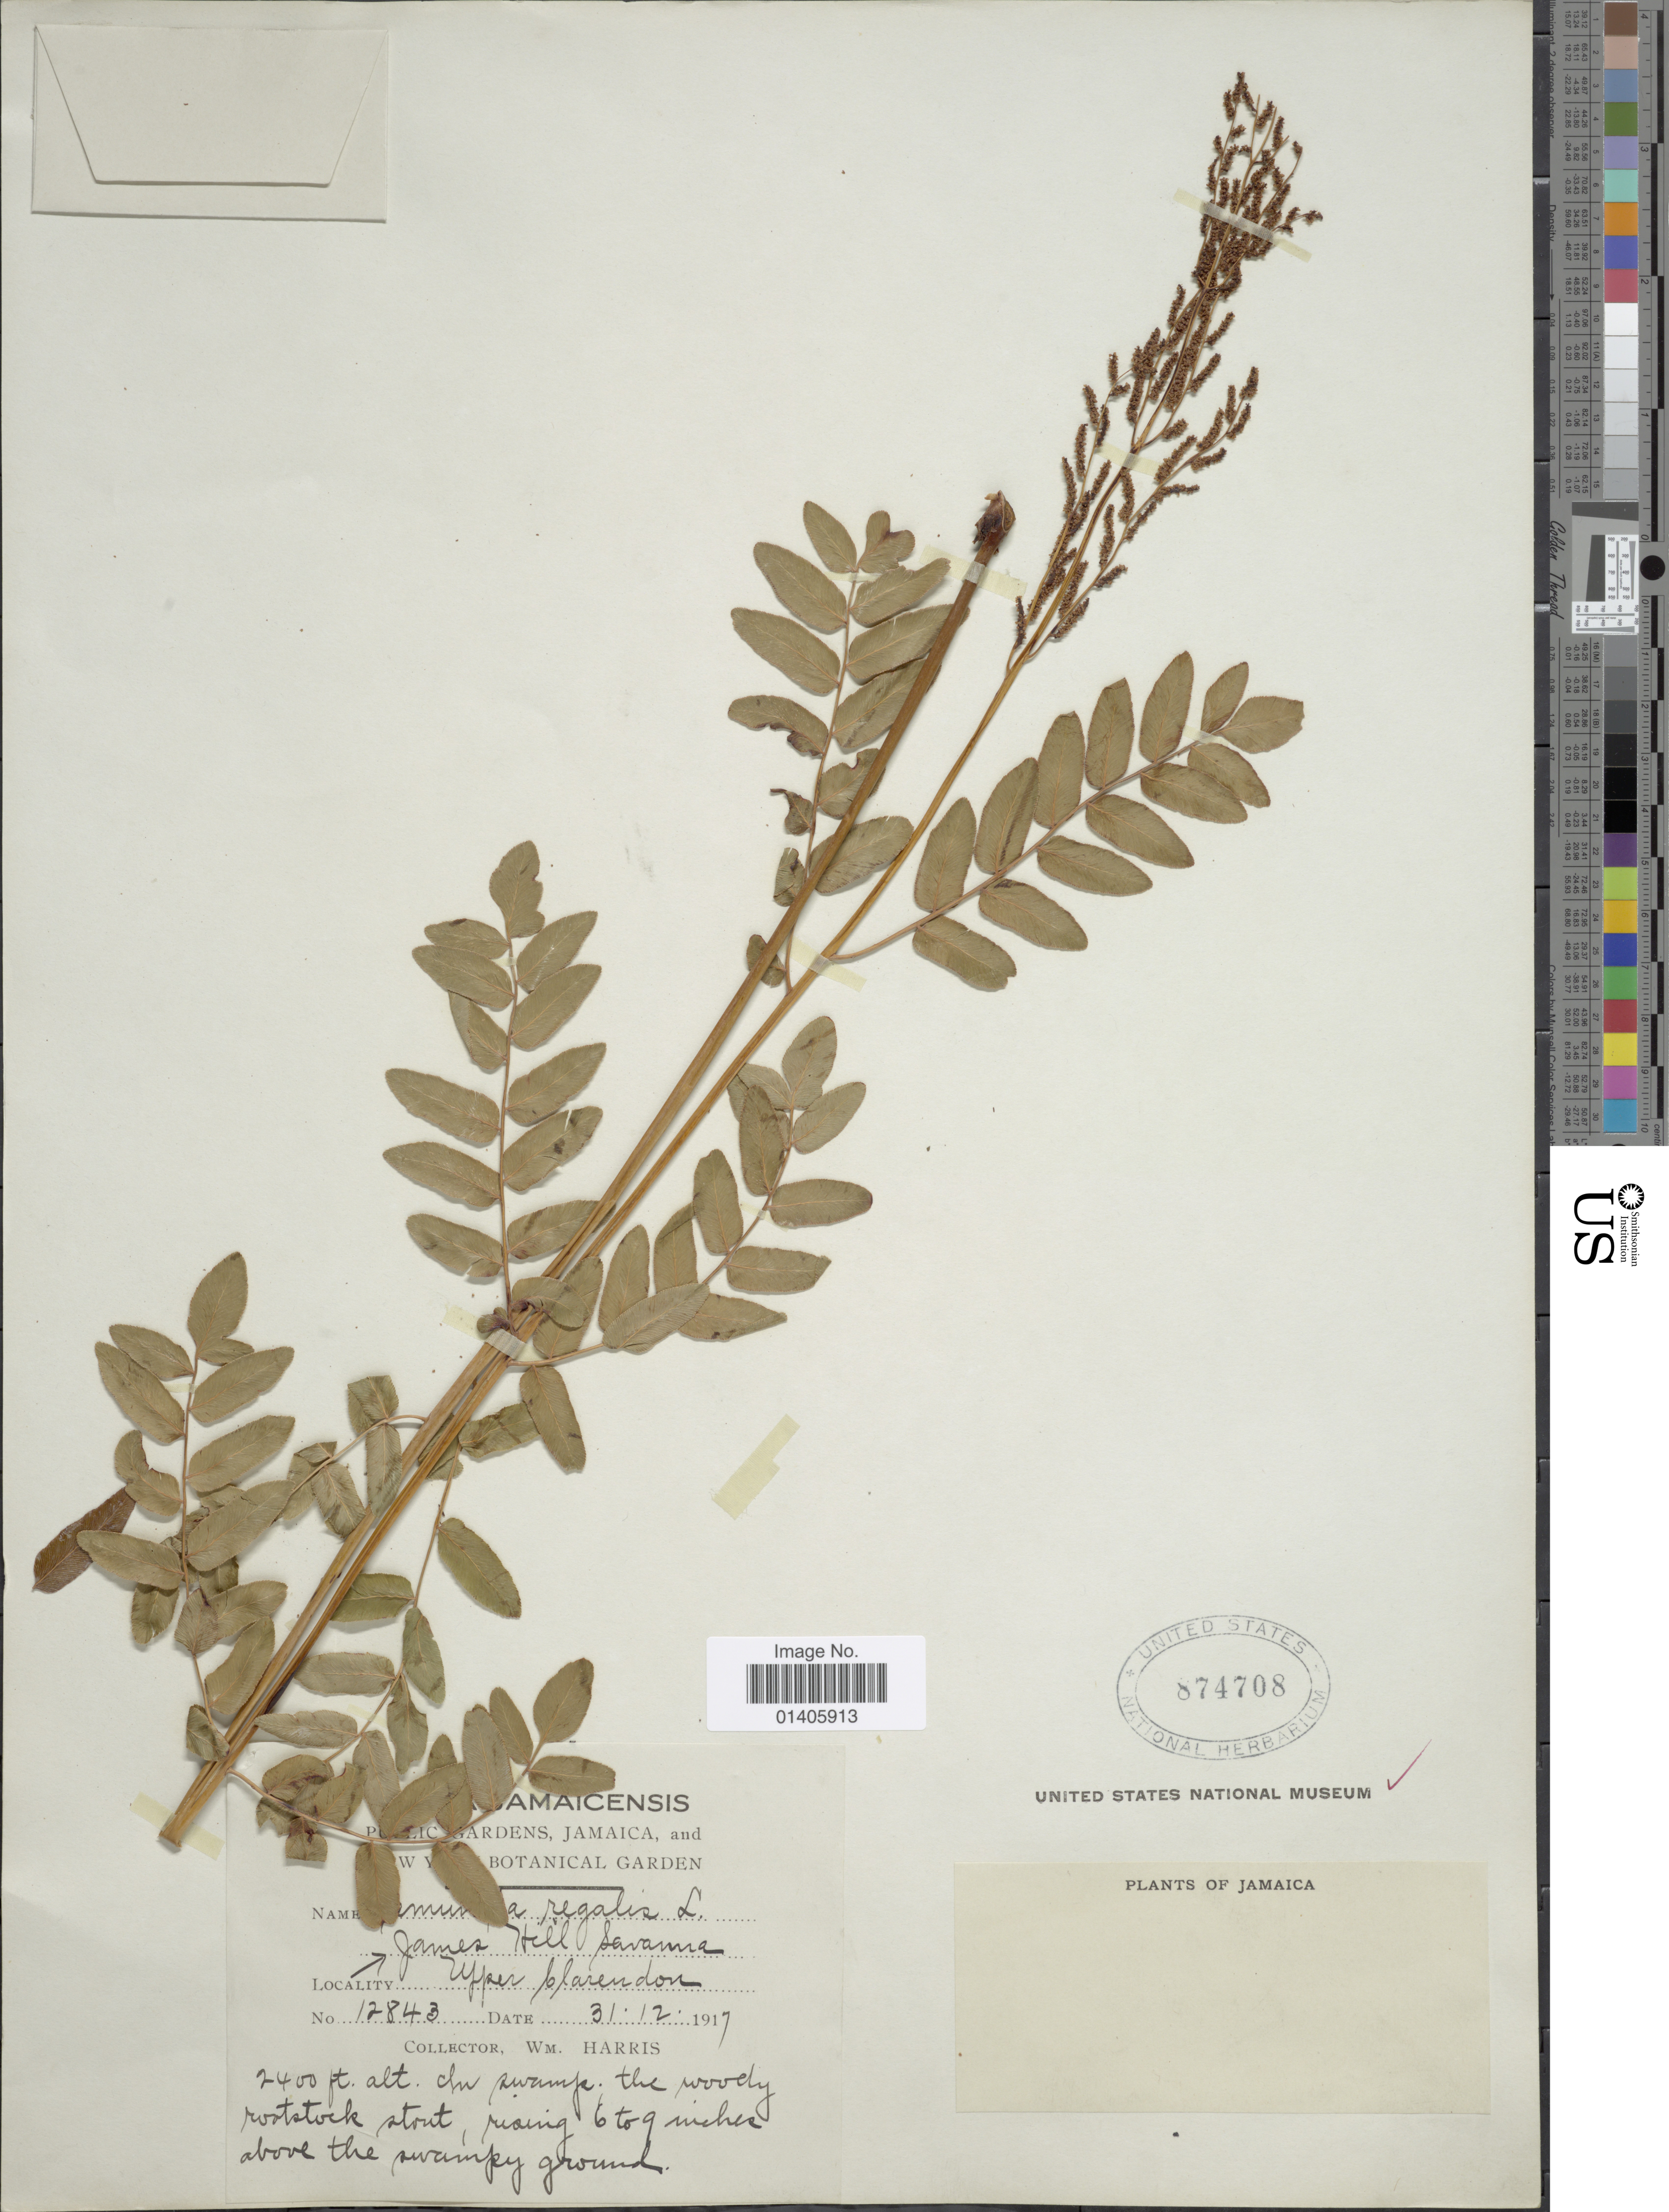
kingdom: Plantae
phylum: Tracheophyta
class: Polypodiopsida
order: Osmundales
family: Osmundaceae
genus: Osmunda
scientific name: Osmunda regalis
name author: L.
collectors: W. H. Harris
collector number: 12843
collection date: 1917-12-31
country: Jamaica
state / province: Clarendon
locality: Upper Claredon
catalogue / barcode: US 874708